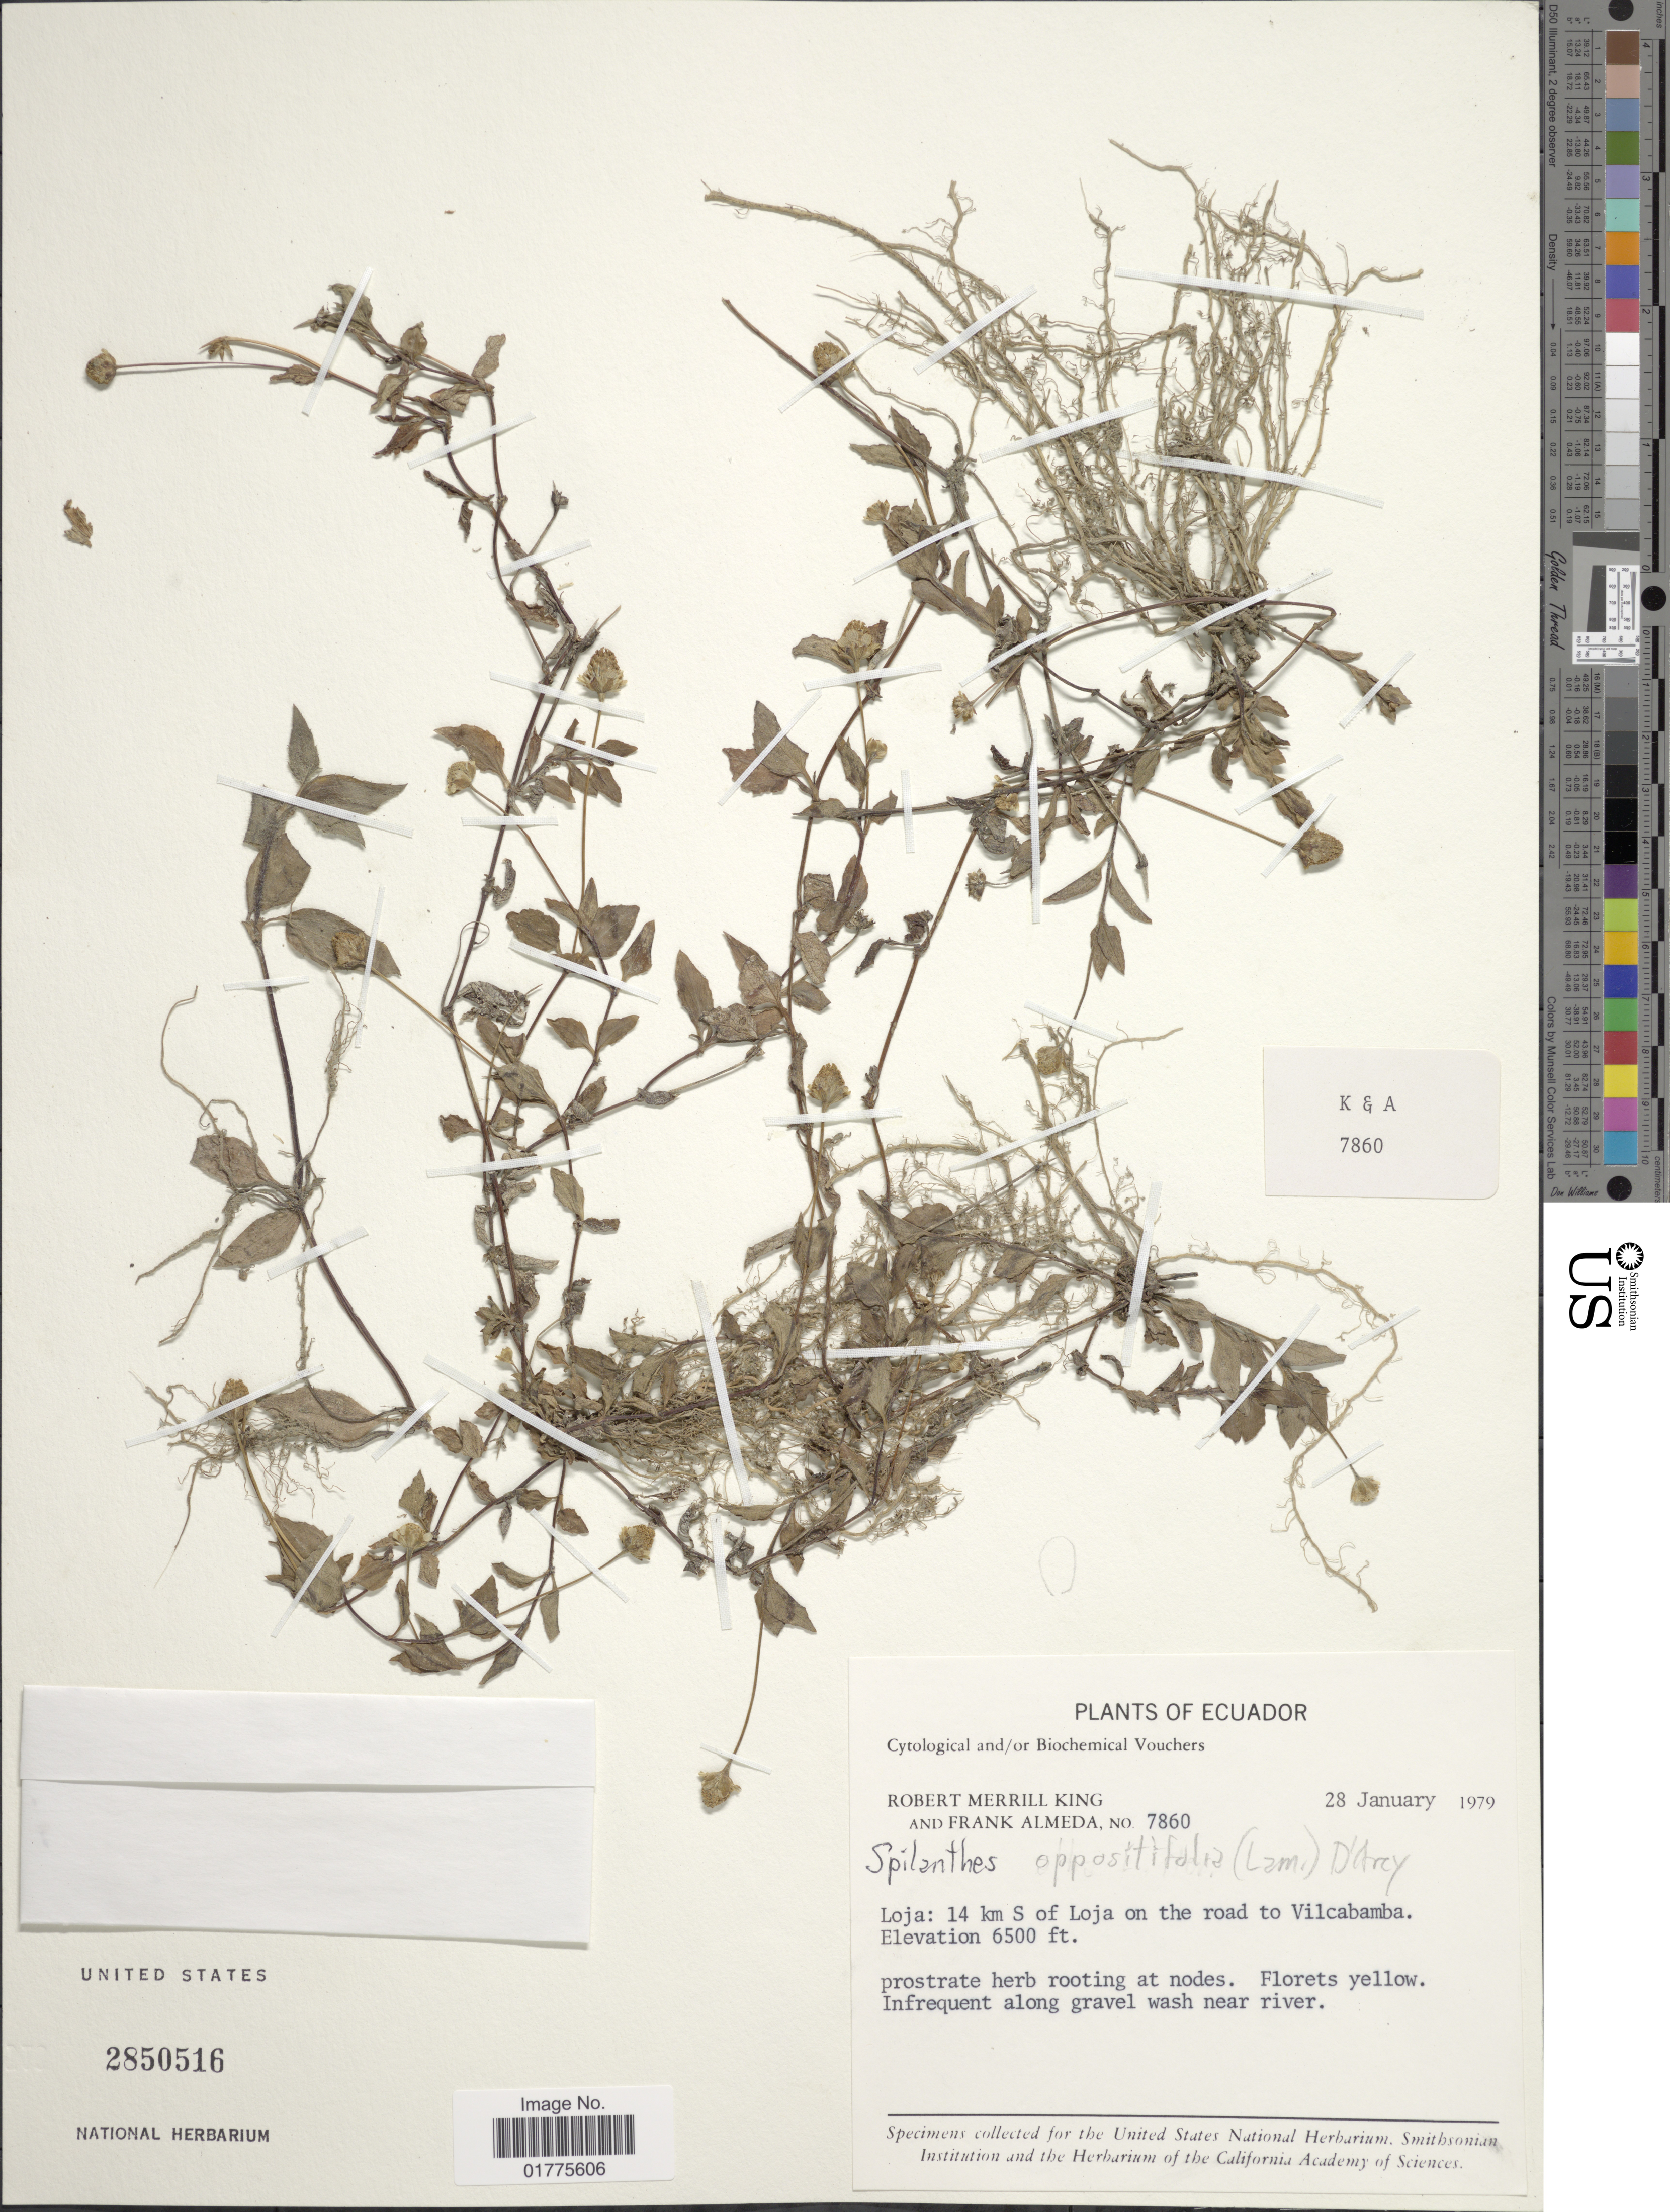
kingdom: Plantae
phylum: Tracheophyta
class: Magnoliopsida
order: Asterales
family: Asteraceae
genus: Acmella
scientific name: Acmella repens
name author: (Walter) Rich.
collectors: R. M. King & F. Almeda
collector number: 7860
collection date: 1979-01-28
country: Ecuador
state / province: Loja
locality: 14 km S of Loja on the road to Vilcabamba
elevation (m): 1981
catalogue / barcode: US 2850516